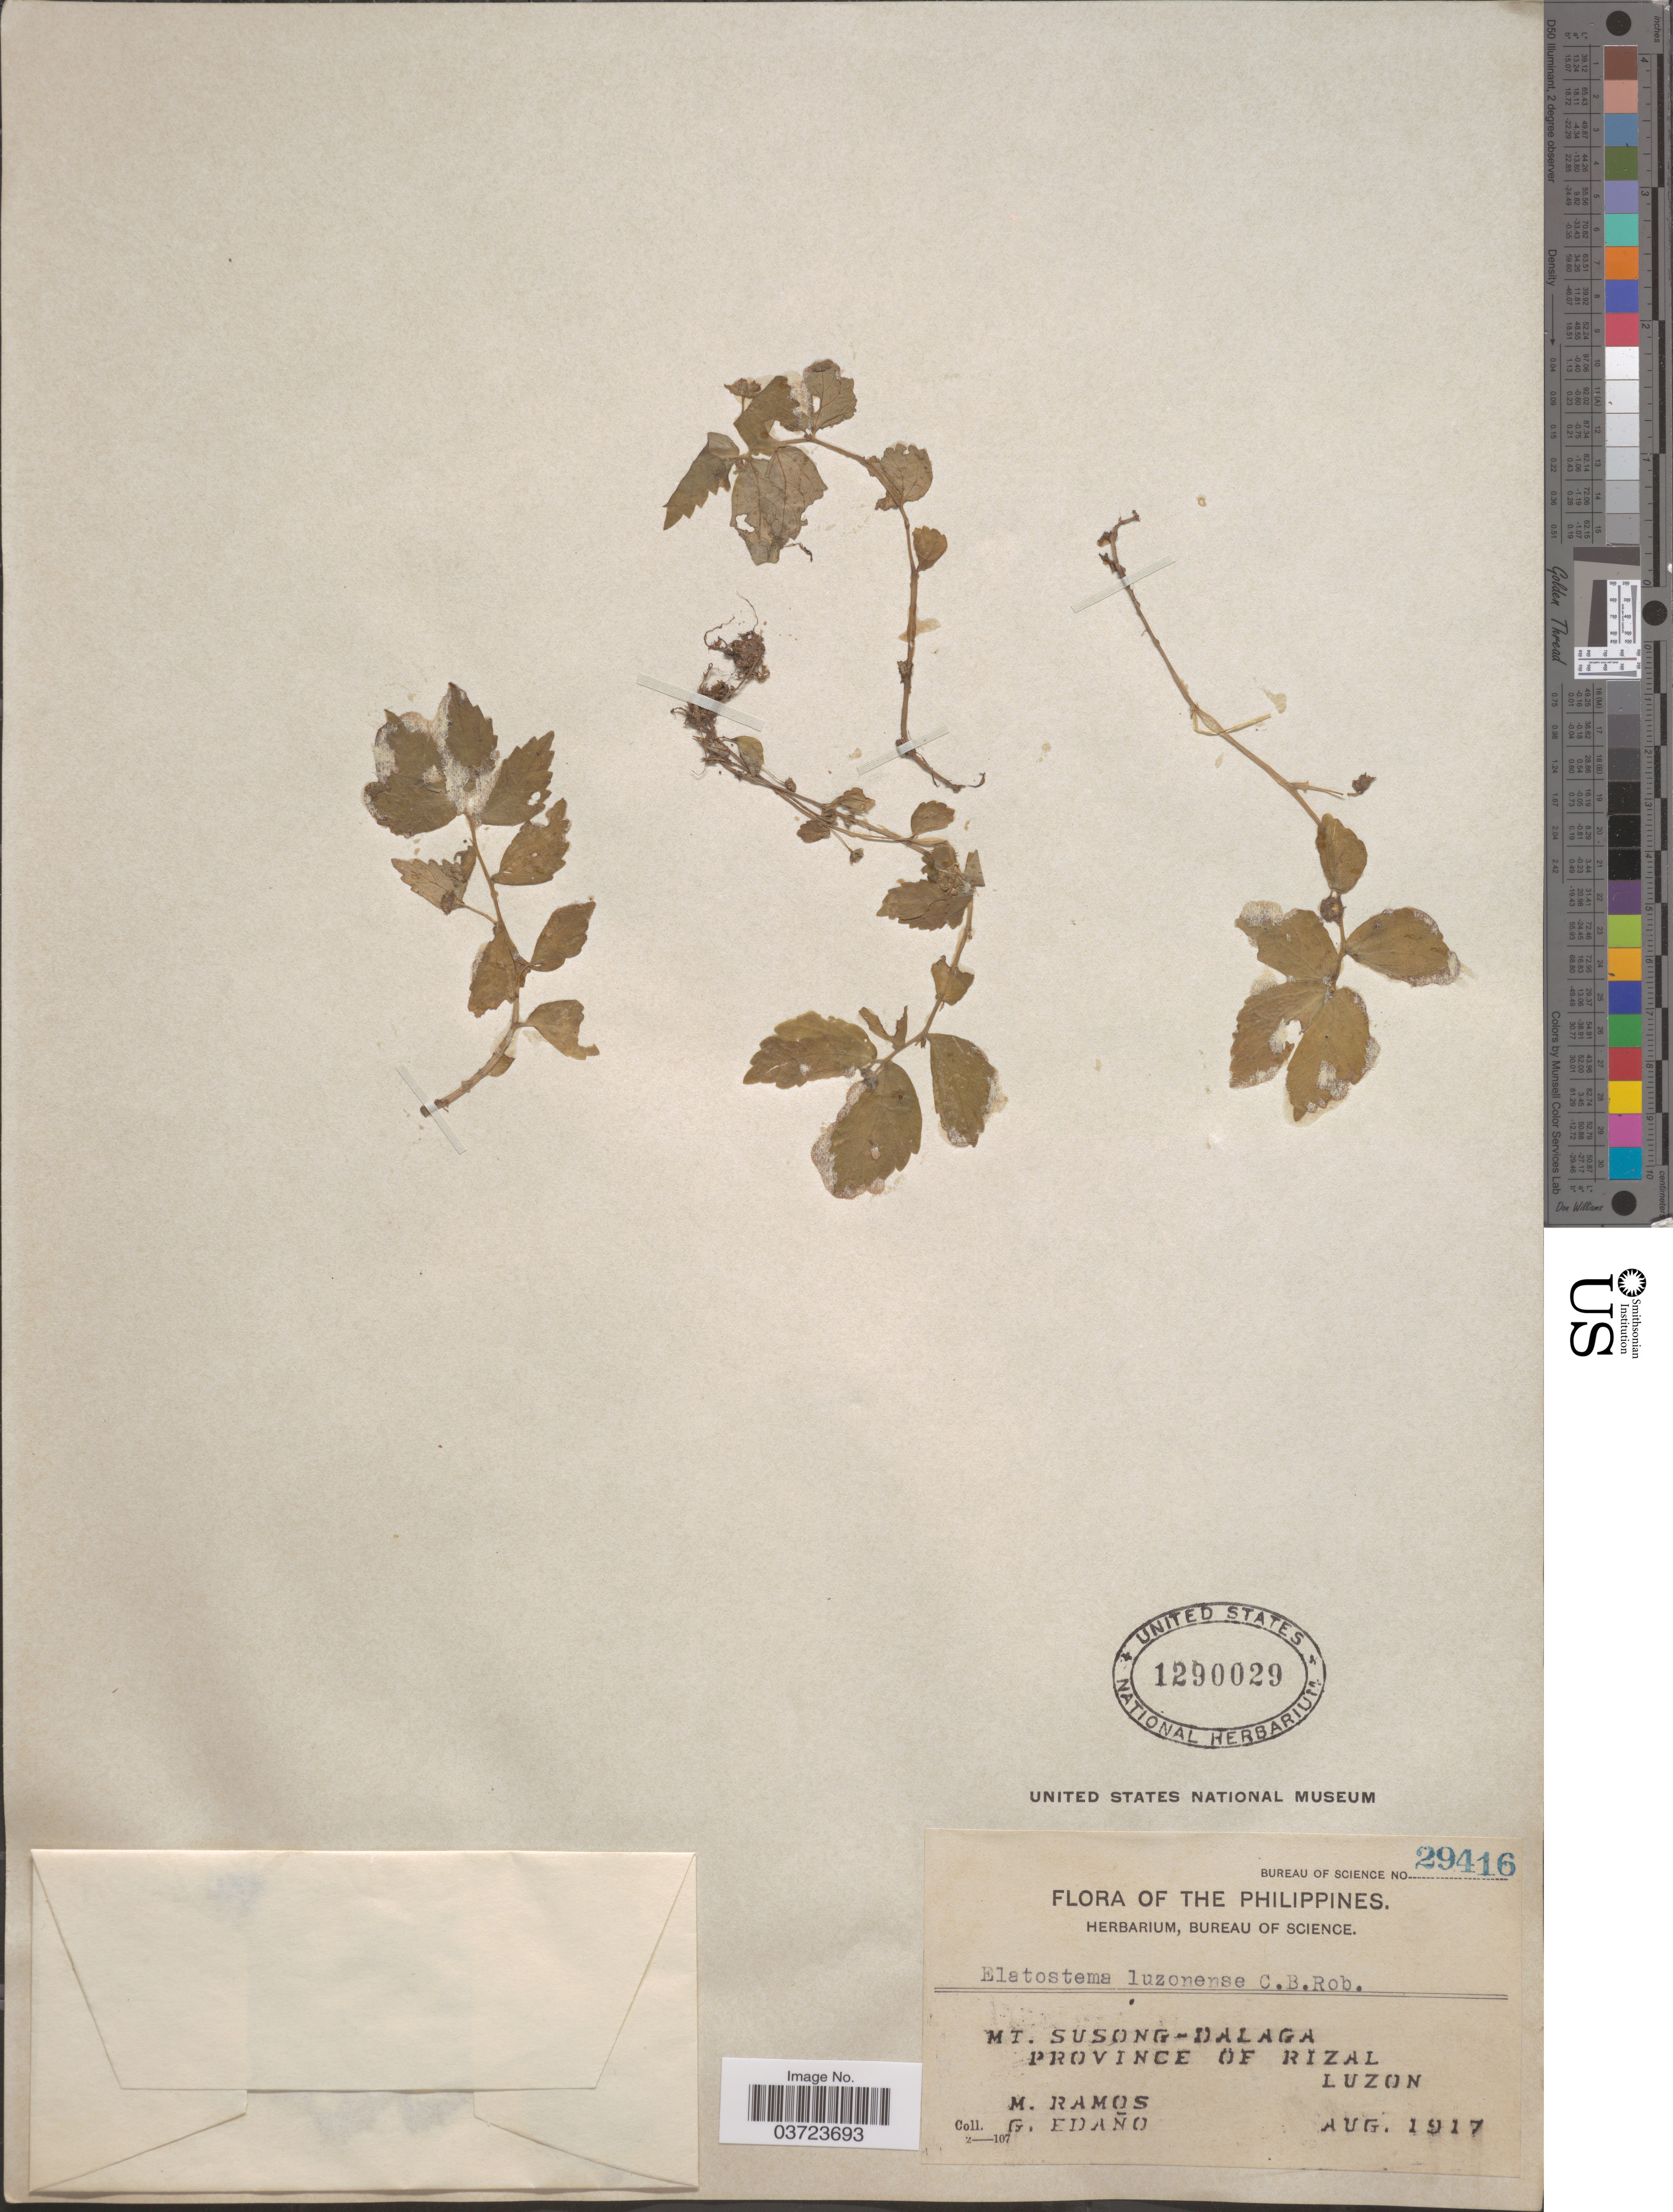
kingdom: Plantae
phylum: Tracheophyta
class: Magnoliopsida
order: Rosales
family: Urticaceae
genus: Elatostema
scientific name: Elatostema luzonense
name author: C.B. Rob.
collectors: M. Ramos & G. Edaño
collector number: Bureau of Science 29416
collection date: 1917-08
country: Philippines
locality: Mt. Susong-Dalaga. Province of Rizal. Luzon.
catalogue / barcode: US 1290029